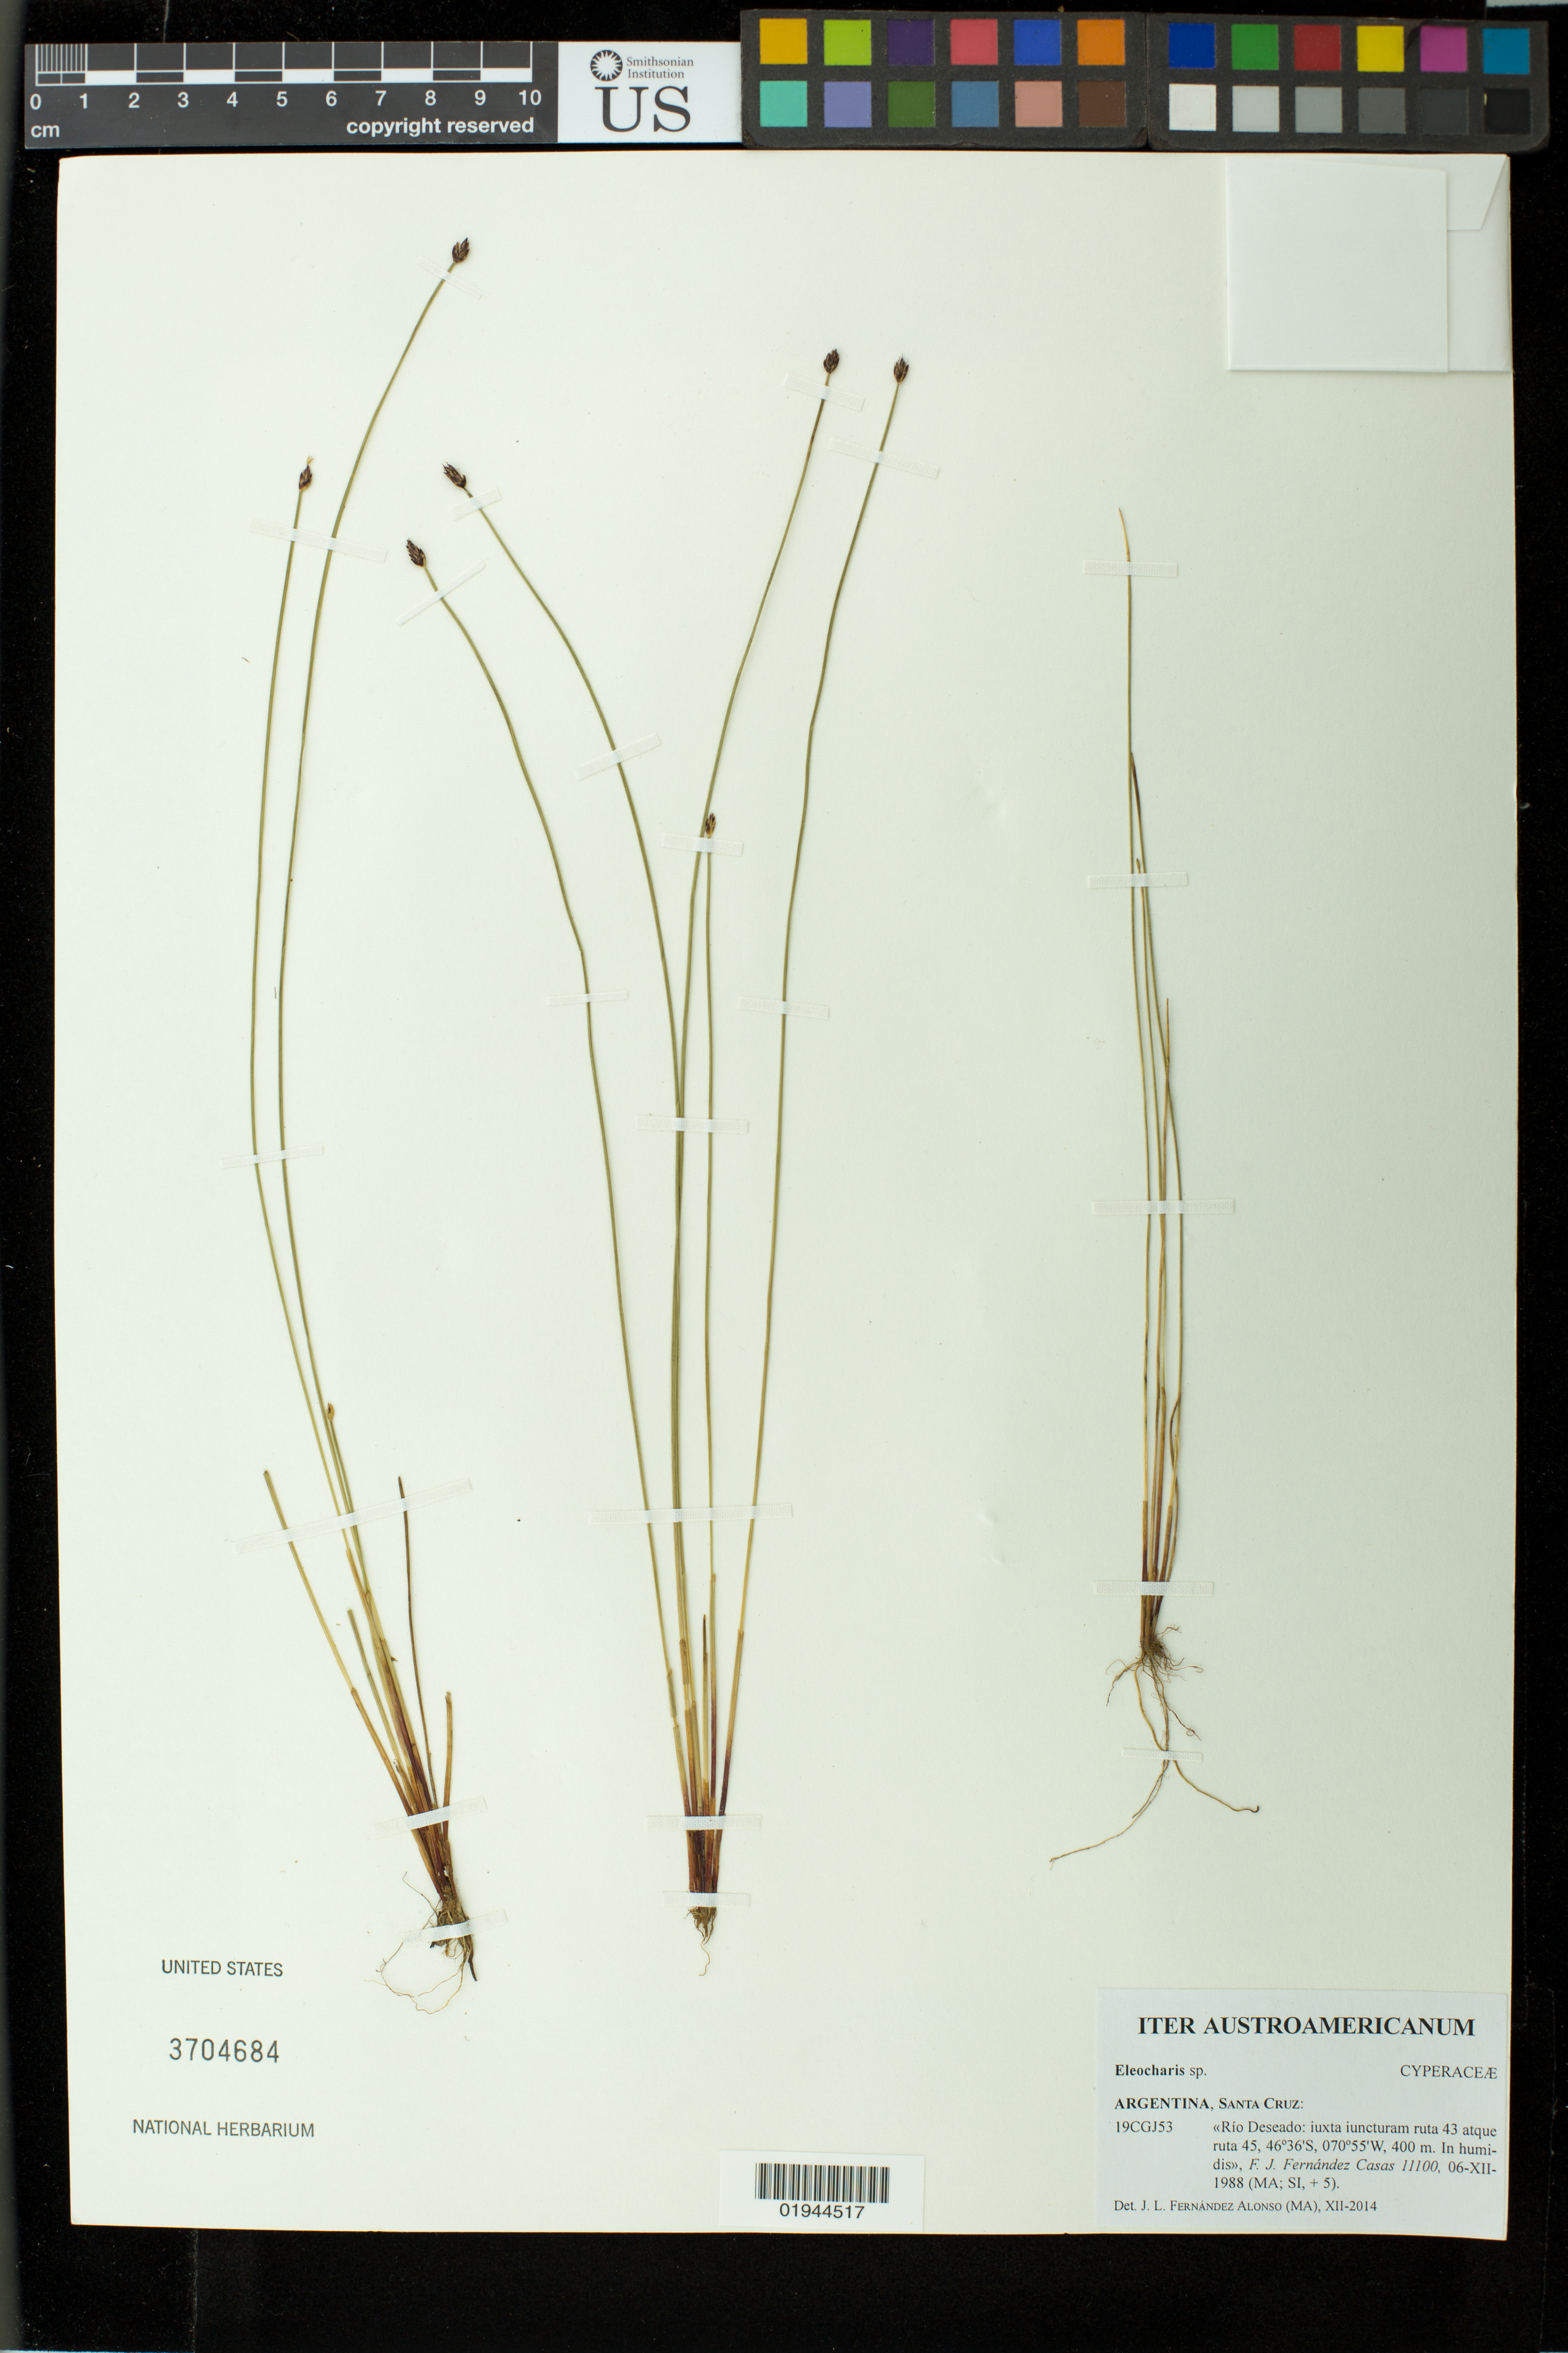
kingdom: Plantae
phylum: Tracheophyta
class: Liliopsida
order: Poales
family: Cyperaceae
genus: Eleocharis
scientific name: Eleocharis sp.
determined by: Fernández-Alonso, J. L.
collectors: F. J. Fernández Casas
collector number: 11100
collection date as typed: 06-XII-1988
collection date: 1988-12-06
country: Argentina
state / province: Santa Cruz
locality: Rio Deseado: iuxta iuncturam ruta 43 atque ruta 45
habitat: in humidis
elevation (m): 400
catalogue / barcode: US 3704684